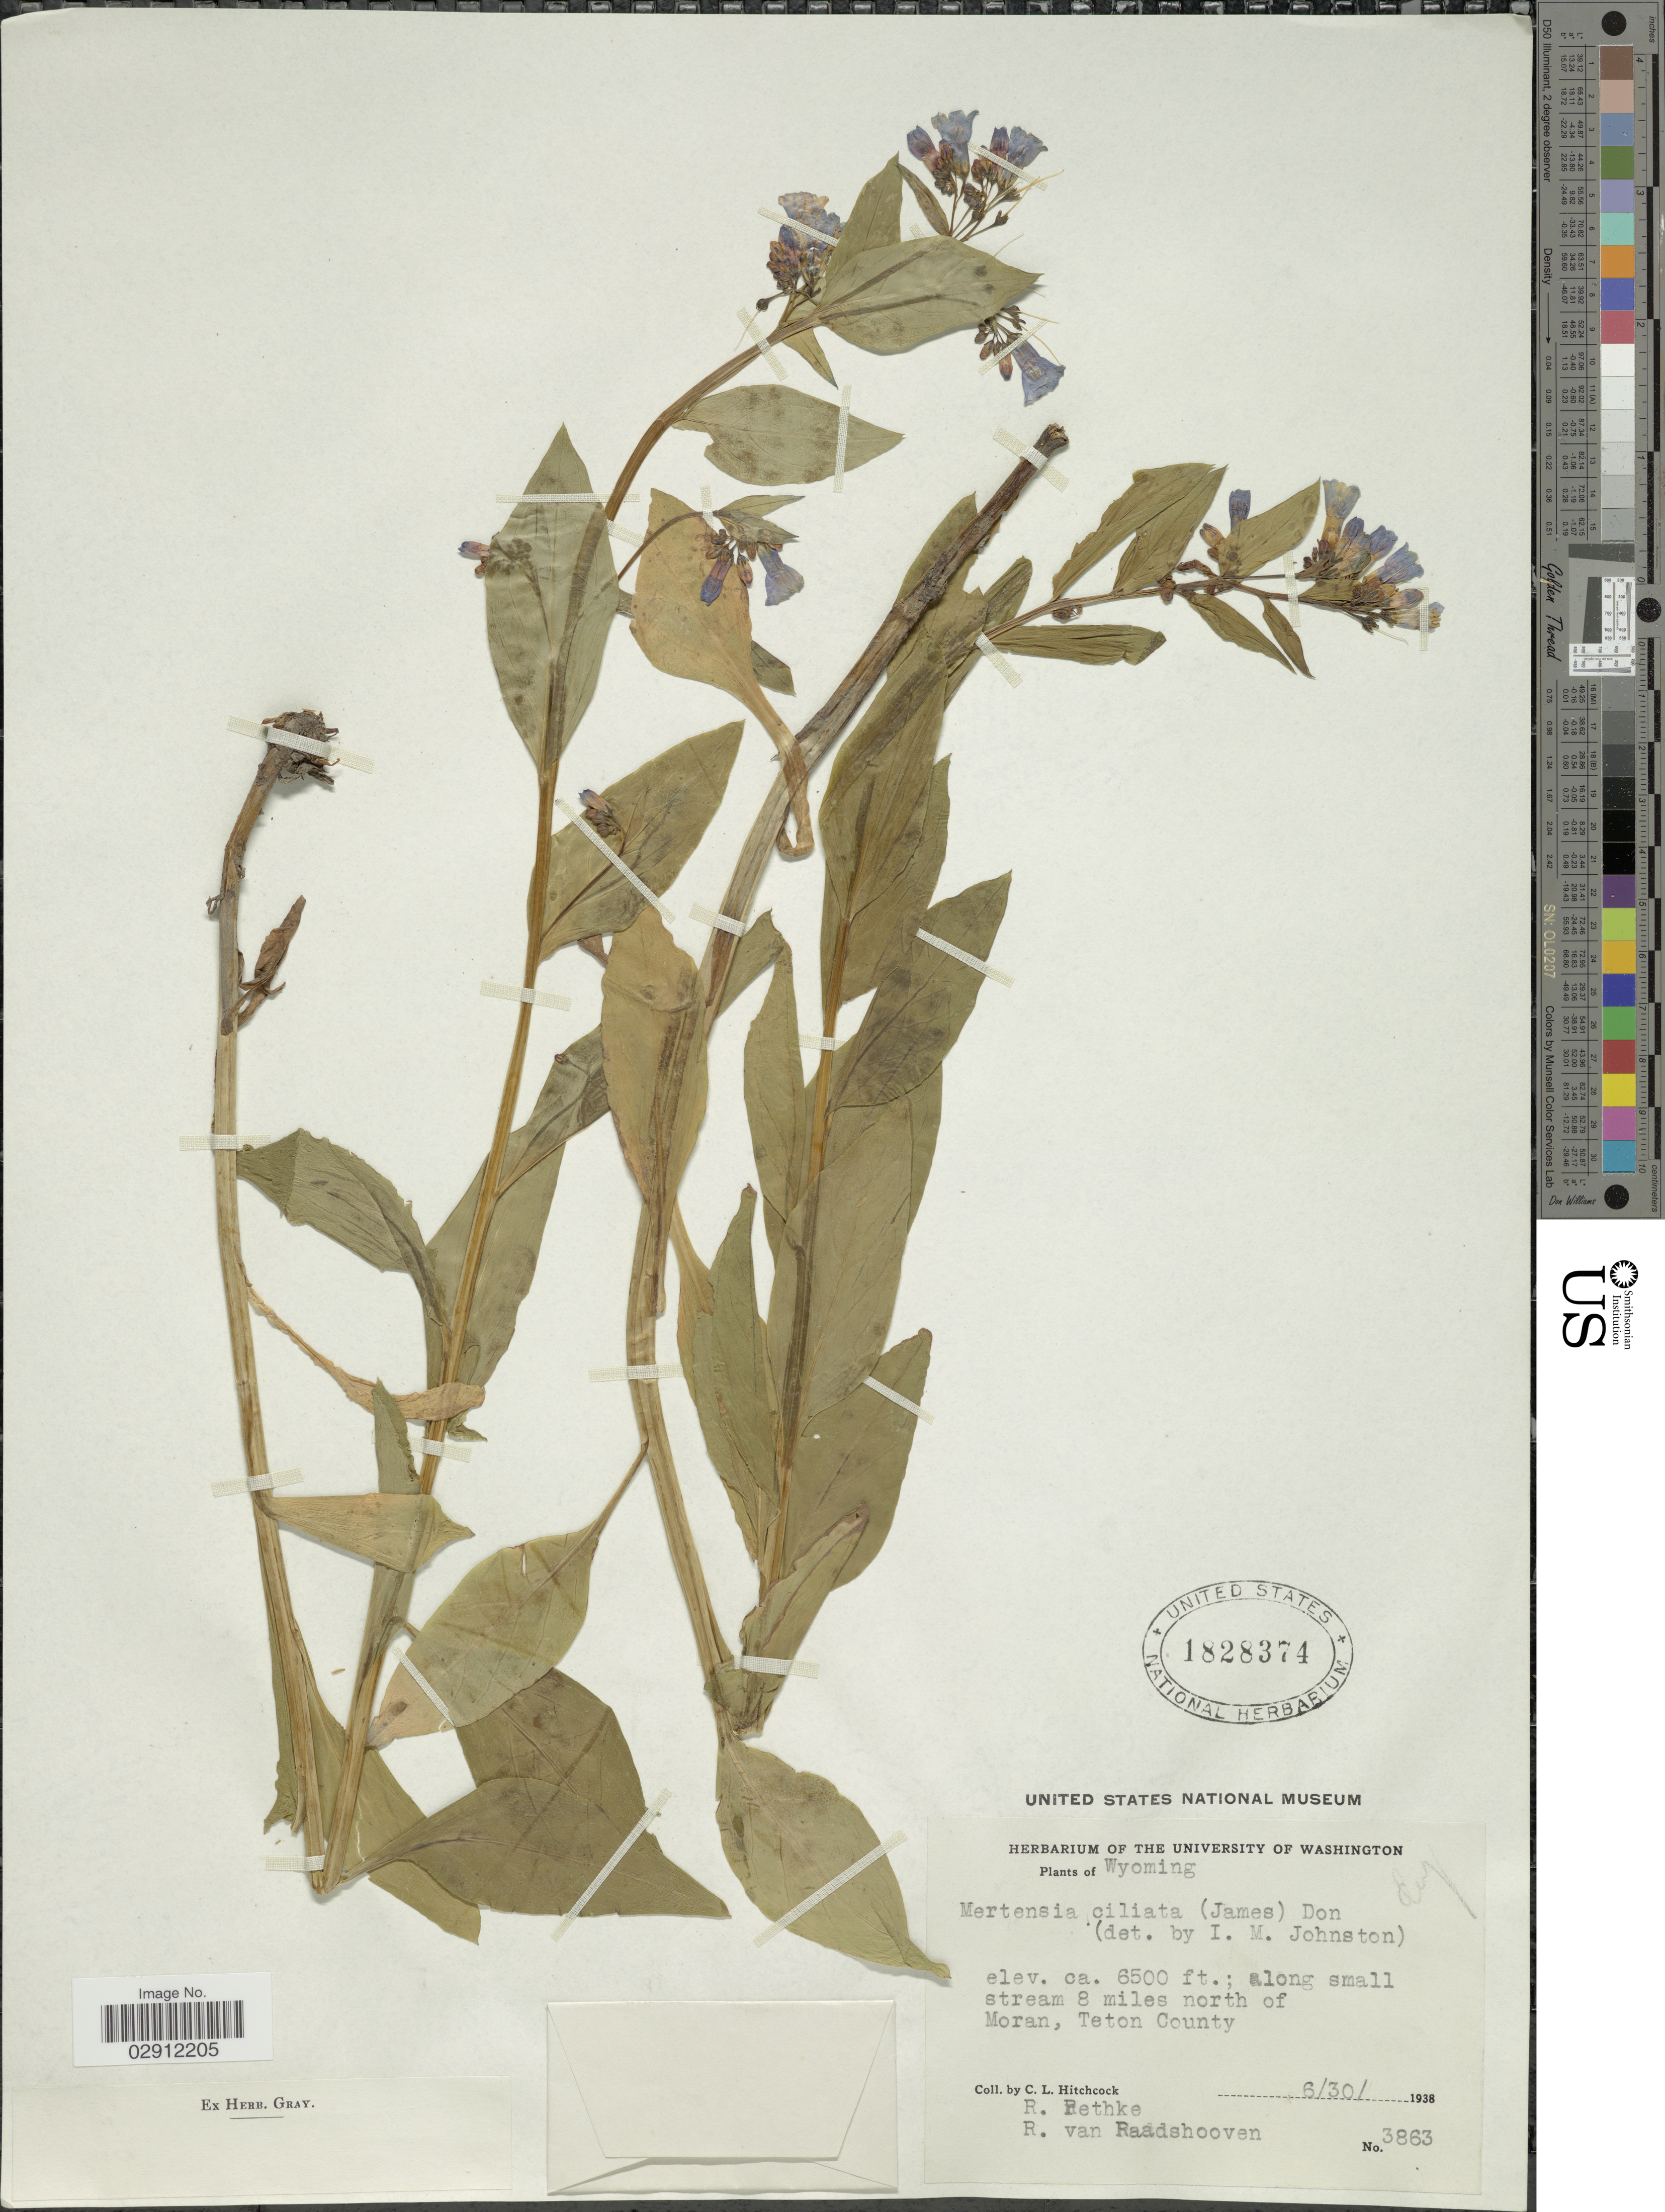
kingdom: Plantae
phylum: Tracheophyta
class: Magnoliopsida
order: Boraginales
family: Boraginaceae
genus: Mertensia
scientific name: Mertensia ciliata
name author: (James) G. Don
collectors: C. L. Hitchcock, R. Rethke & R. Raadshooven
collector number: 3863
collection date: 1938-06-30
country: United States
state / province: Wyoming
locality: Along small stream 8 miles north of Moran, Teton County.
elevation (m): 1981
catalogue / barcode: US 1828374